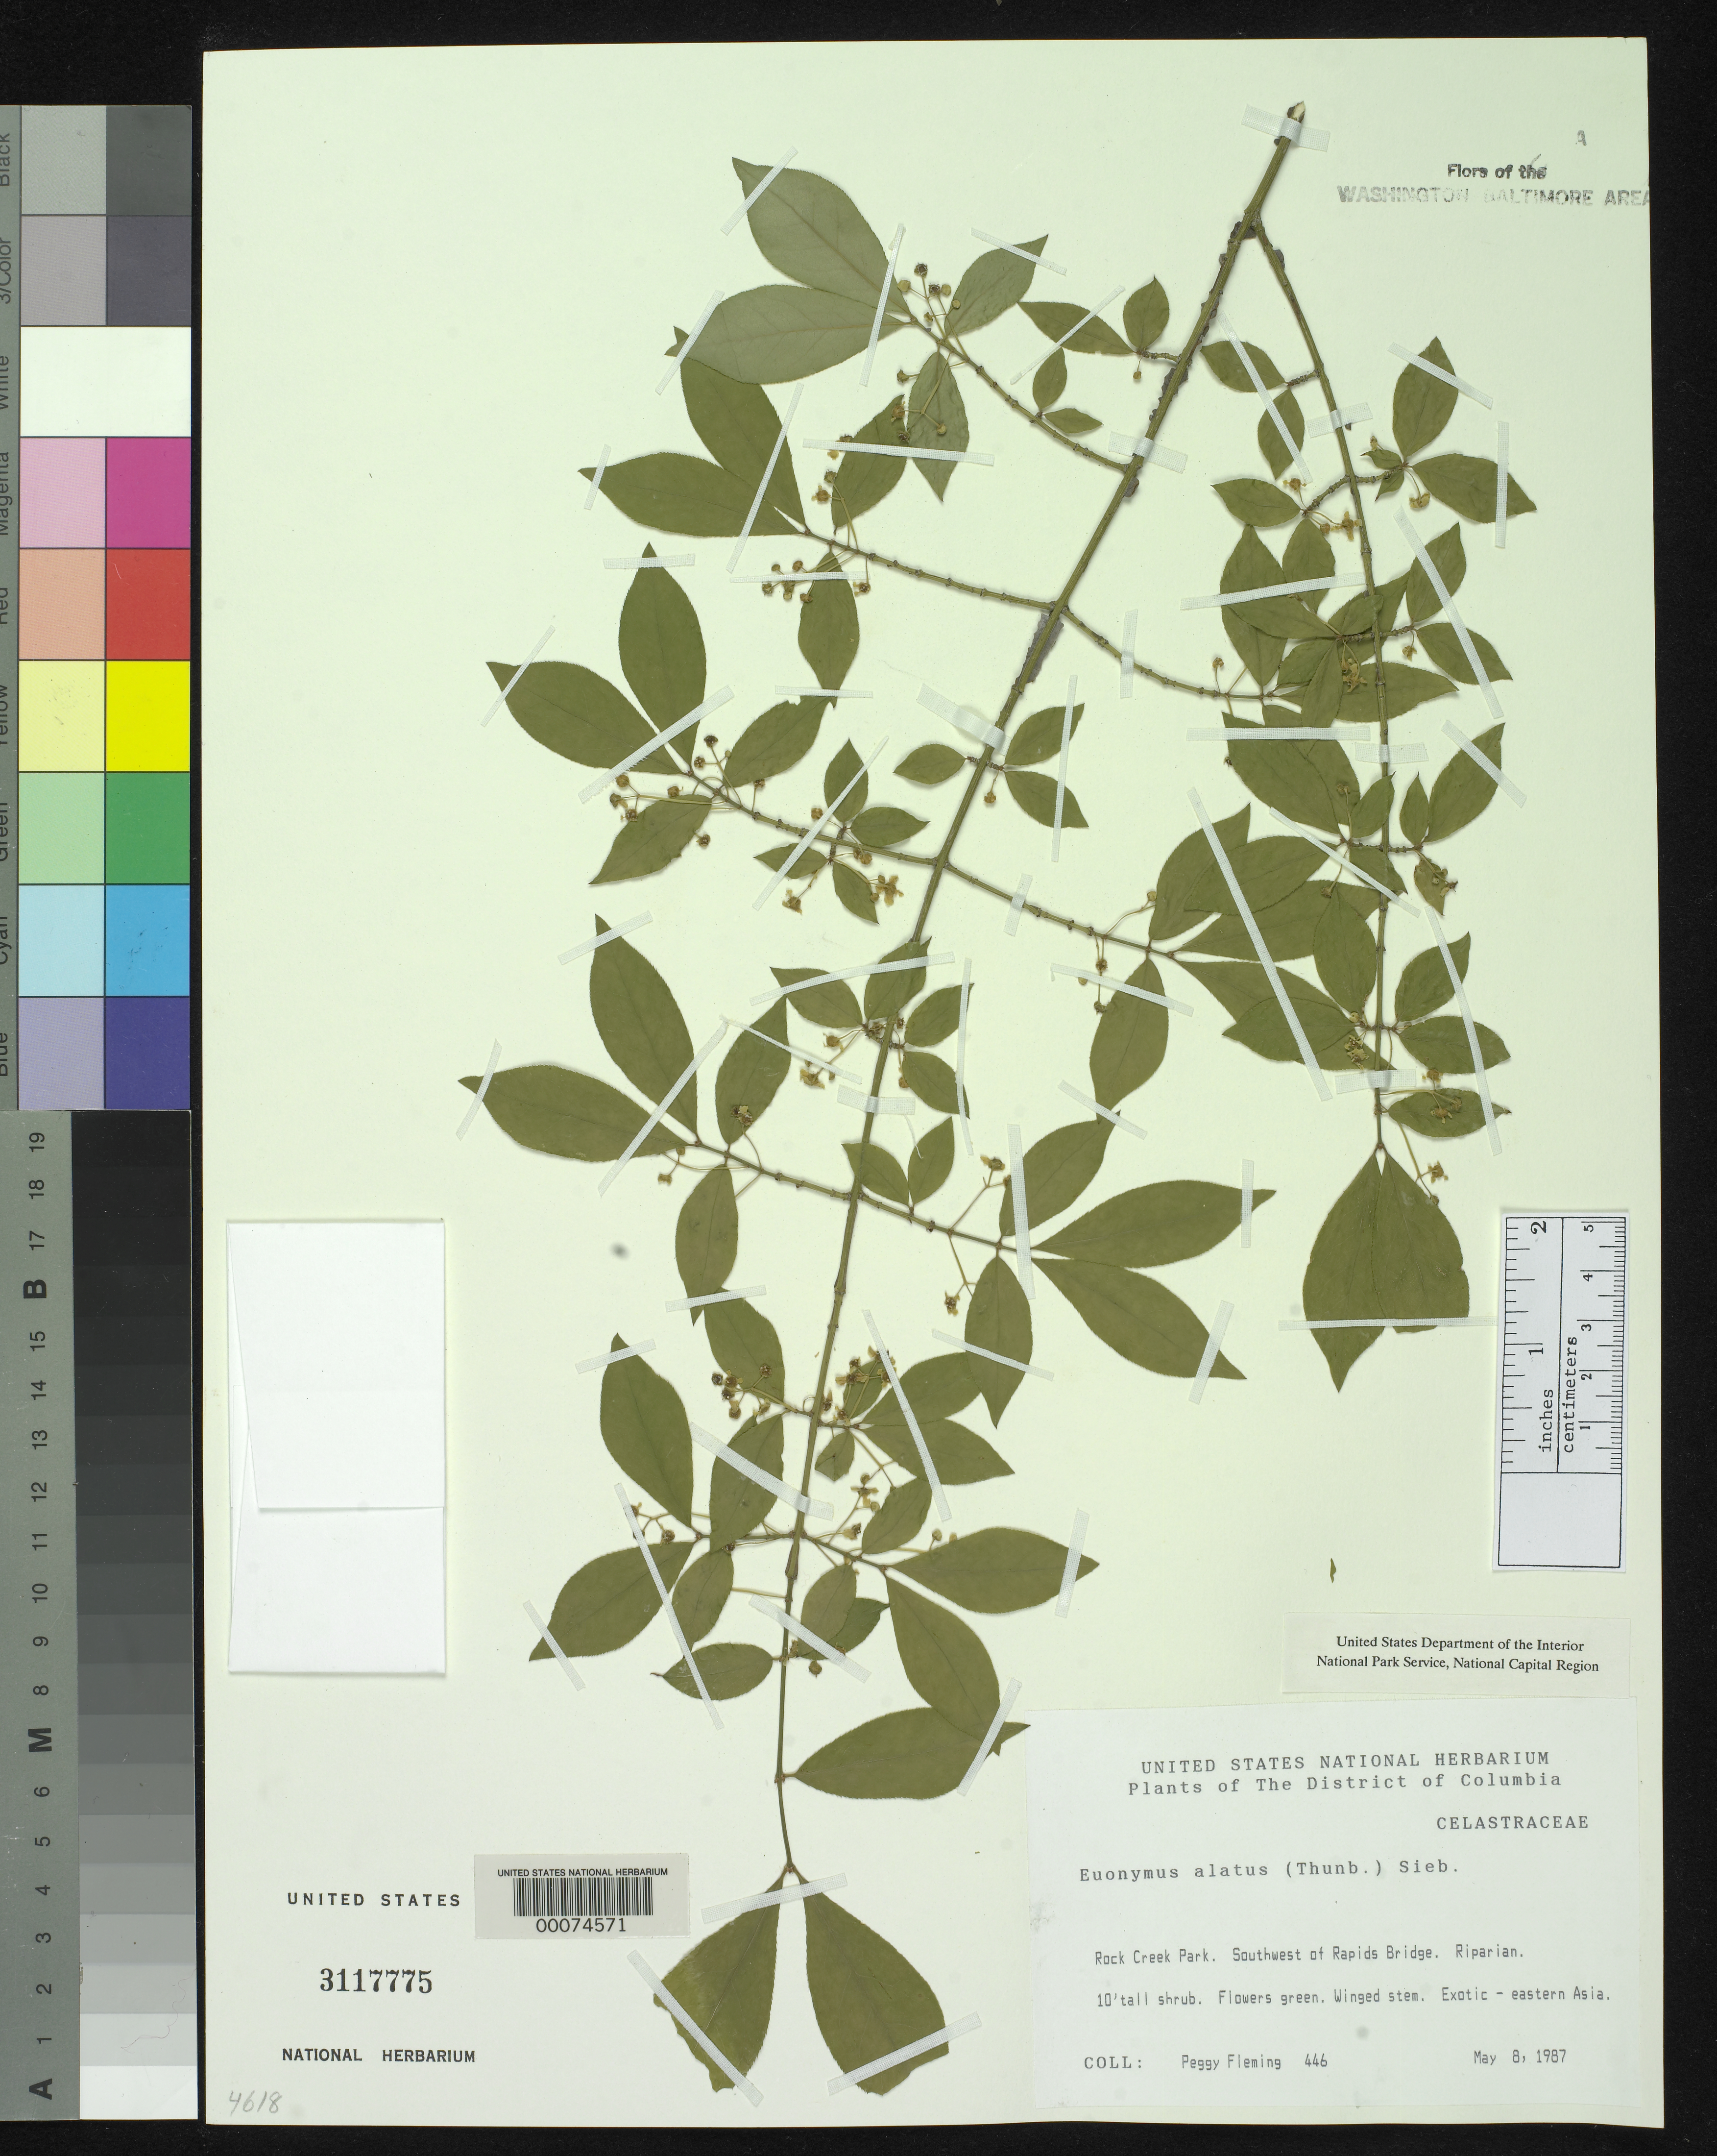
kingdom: Plantae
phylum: Tracheophyta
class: Magnoliopsida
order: Celastrales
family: Celastraceae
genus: Euonymus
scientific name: Euonymus alatus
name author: (Thunb.) Siebold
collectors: P. Fleming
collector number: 446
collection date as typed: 08 May 1987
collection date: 1987-05-08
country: United States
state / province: District of Columbia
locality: Rock Creek Park. Southwest of Rapids Bridge. Rock Creek Park and Vicinity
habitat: Riparian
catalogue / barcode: US 3117775